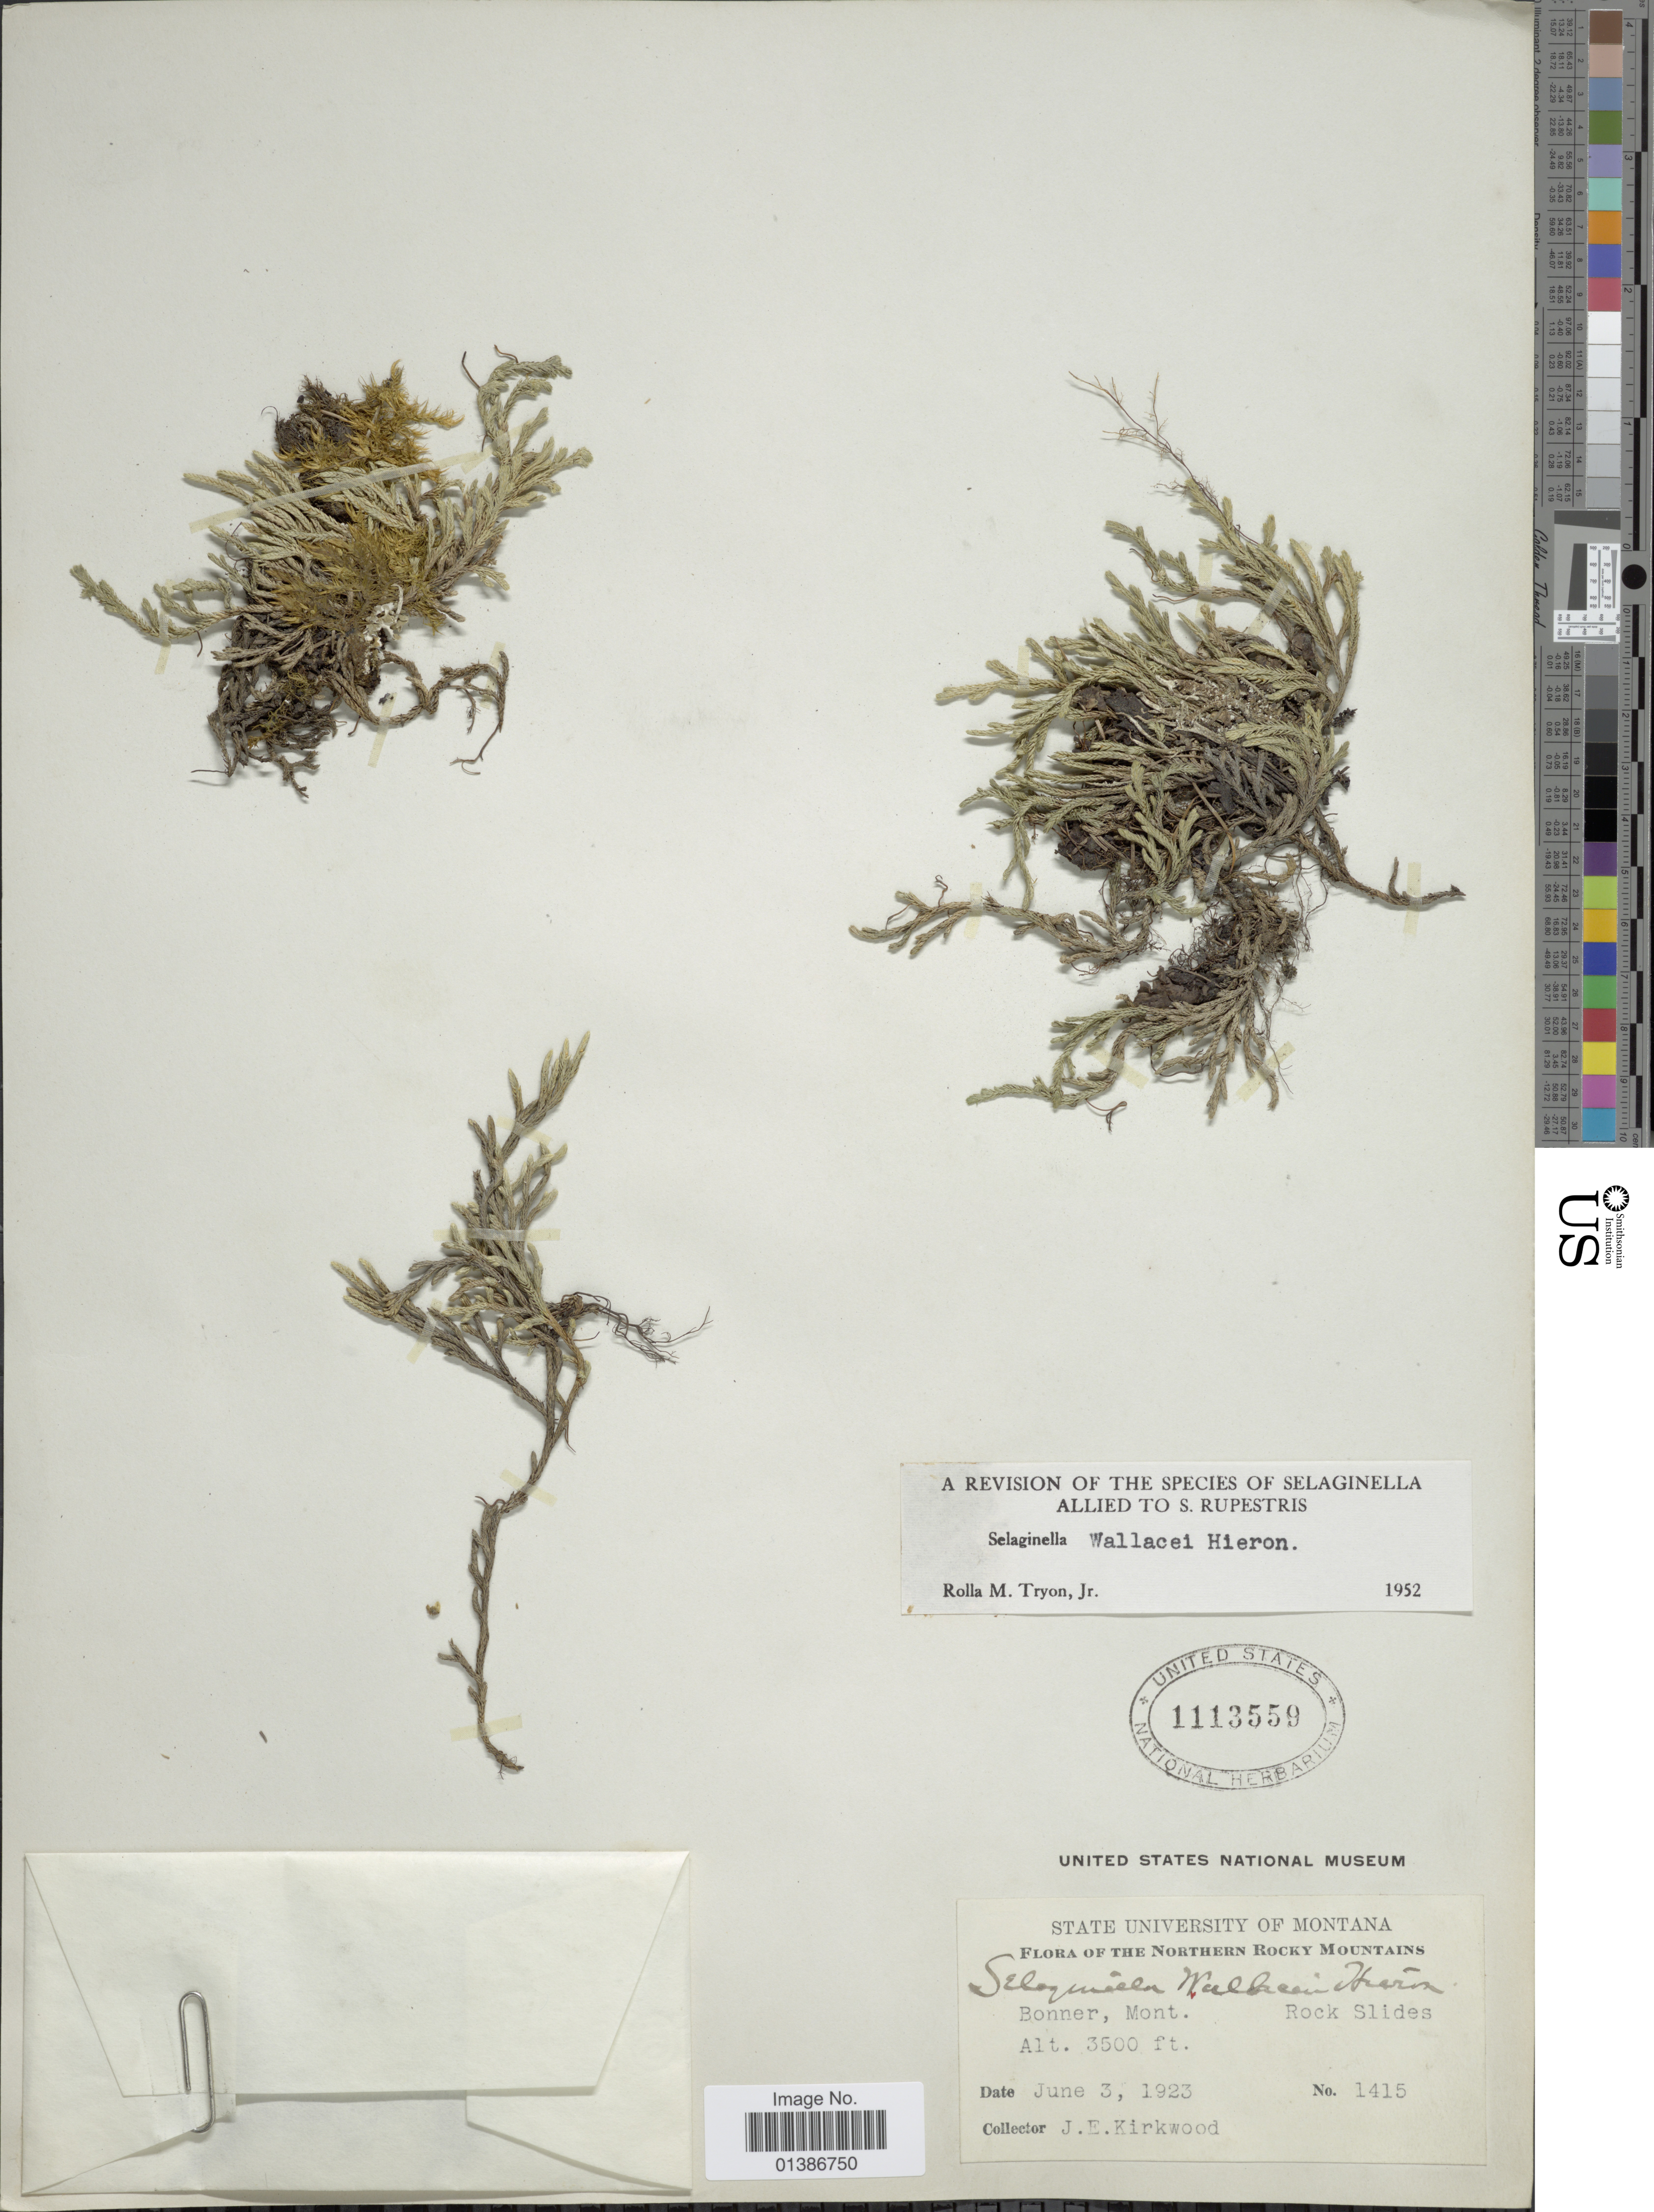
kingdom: Plantae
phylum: Tracheophyta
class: Lycopodiopsida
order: Selaginellales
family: Selaginellaceae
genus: Selaginella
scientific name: Selaginella wallacei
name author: Hieron.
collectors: J. Kirkwood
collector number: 1415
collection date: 1923-06-03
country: United States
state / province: Montana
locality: Northern Rocky Mountains. Bonner, Mont. Rock Slides.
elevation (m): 1067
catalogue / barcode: US 1113559